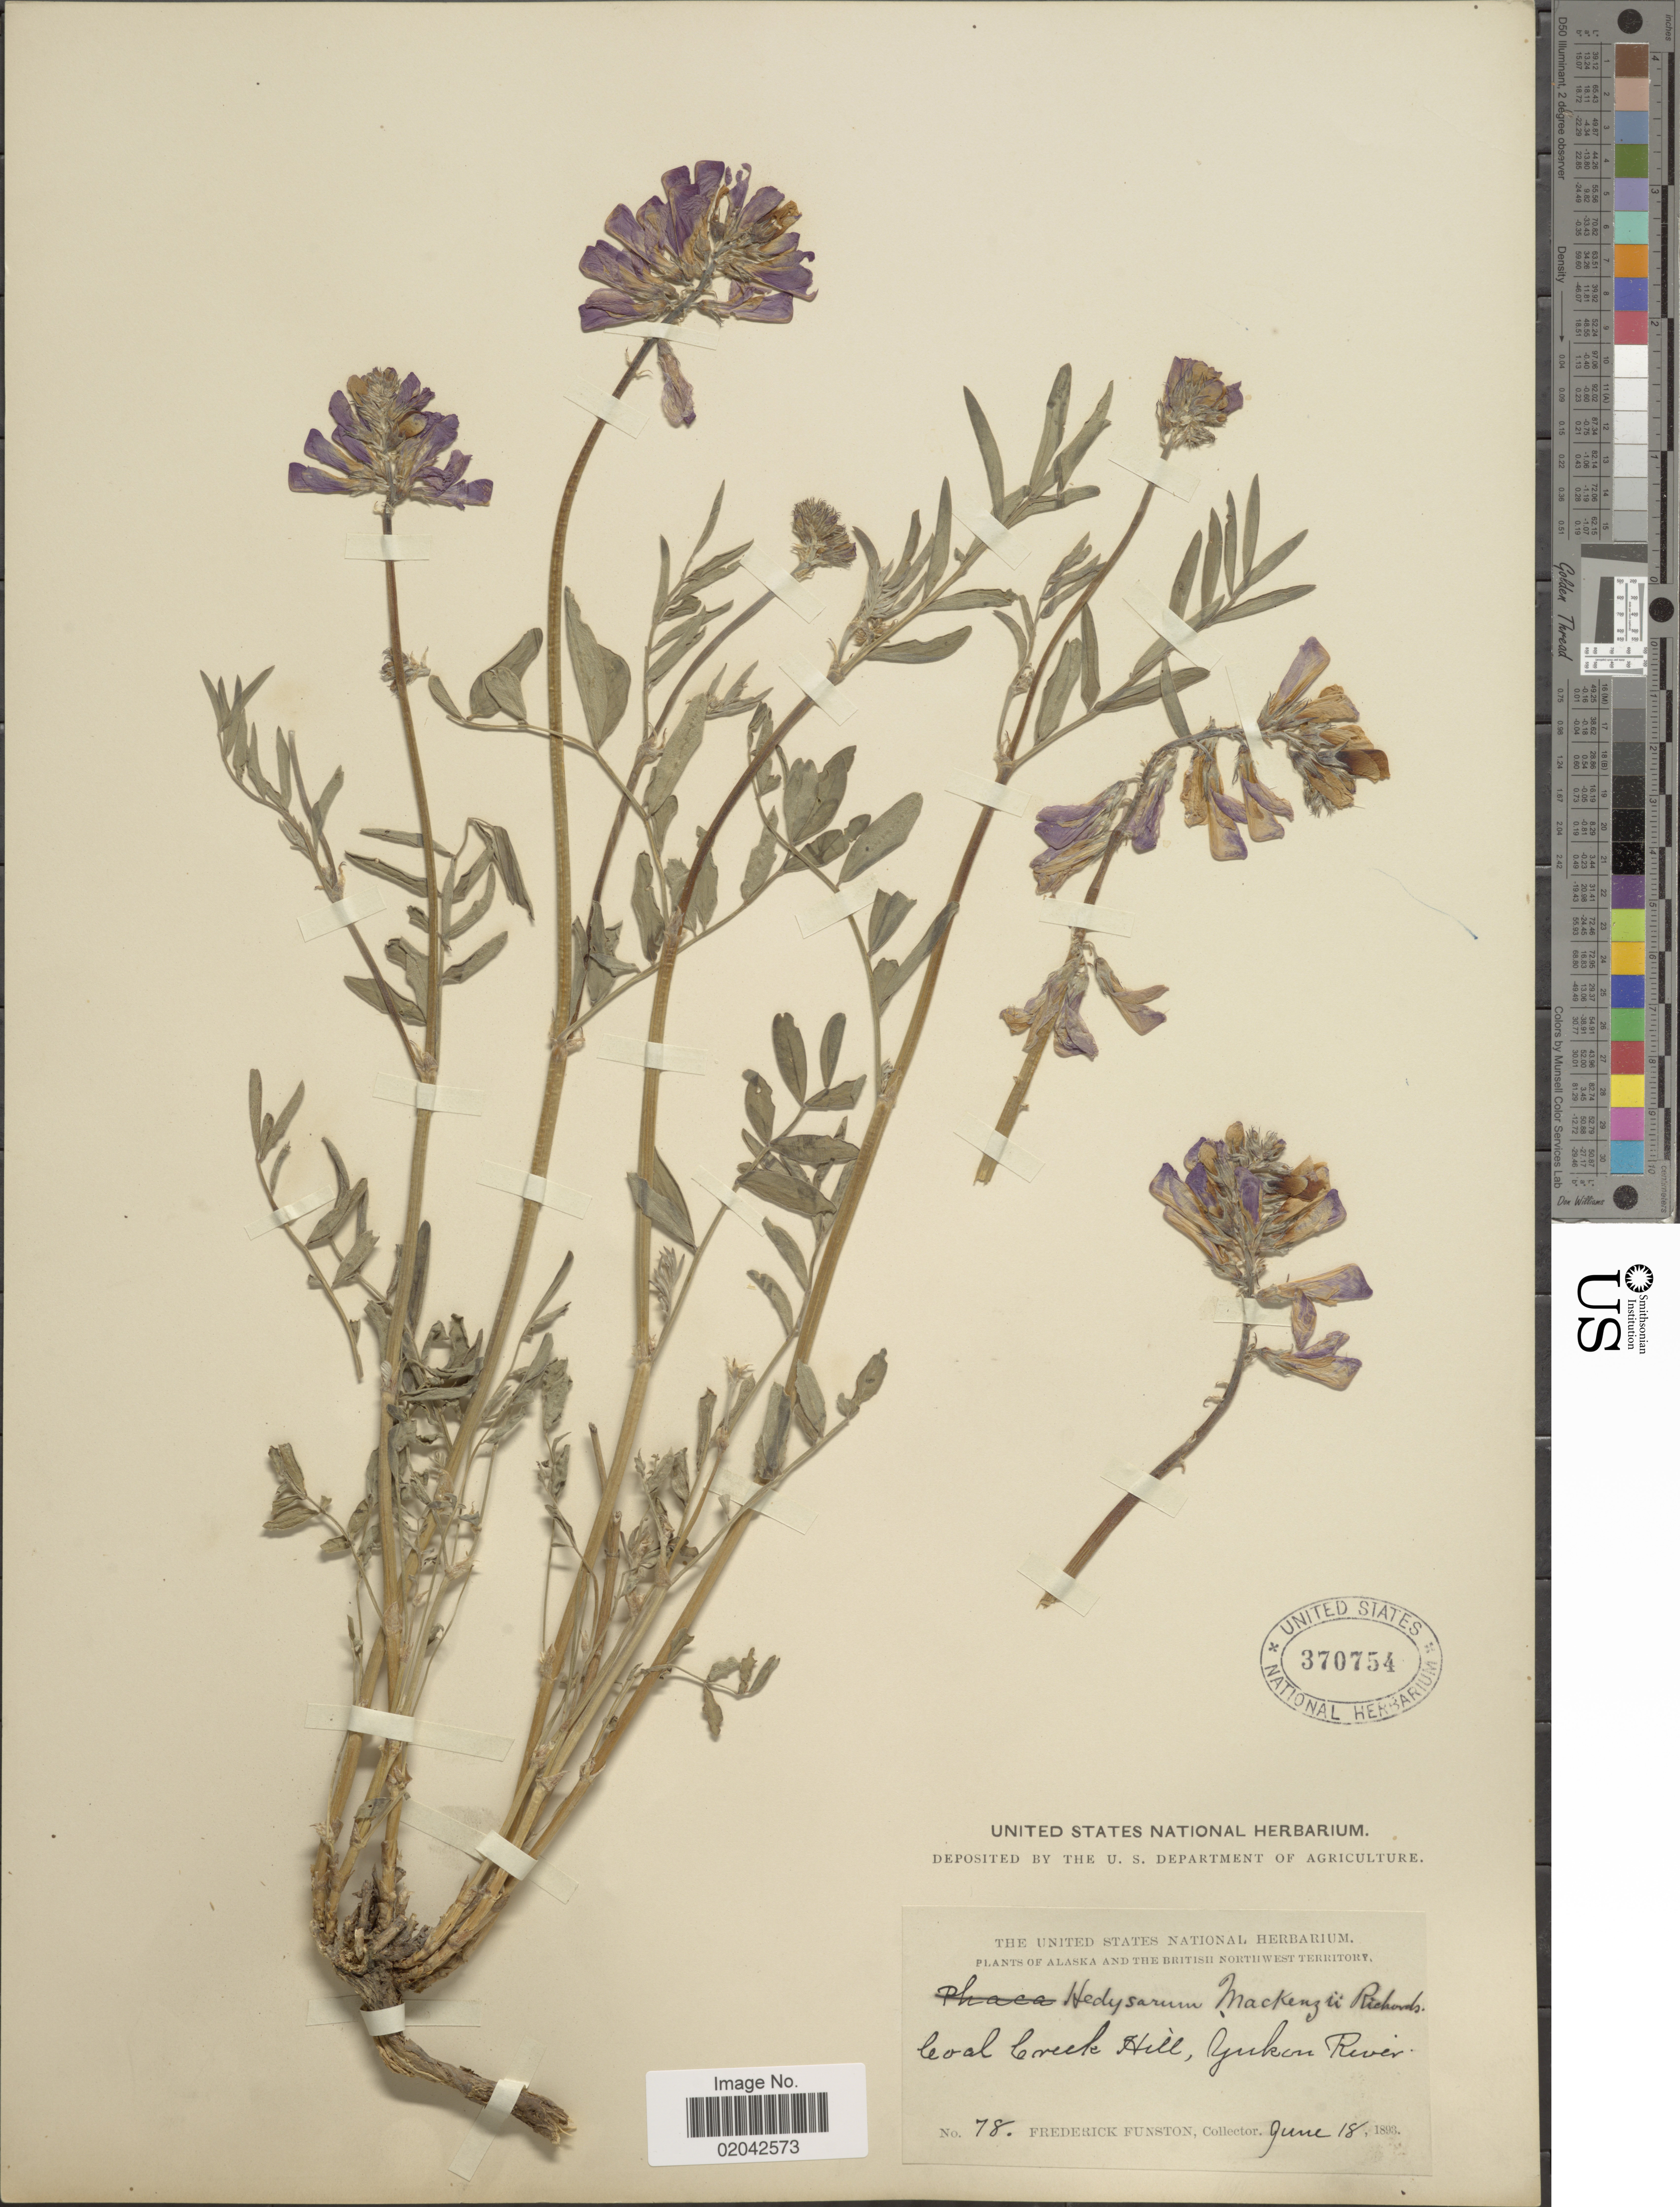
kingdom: Plantae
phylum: Tracheophyta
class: Magnoliopsida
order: Fabales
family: Fabaceae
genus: Hedysarum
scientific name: Hedysarum mackenziei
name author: Richardson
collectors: F. Funston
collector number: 78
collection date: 1893-06-18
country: Canada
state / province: British Columbia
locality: Alaska and the British Northwest Territory, Coal Creek Hill, Yukon River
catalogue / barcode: US 370754